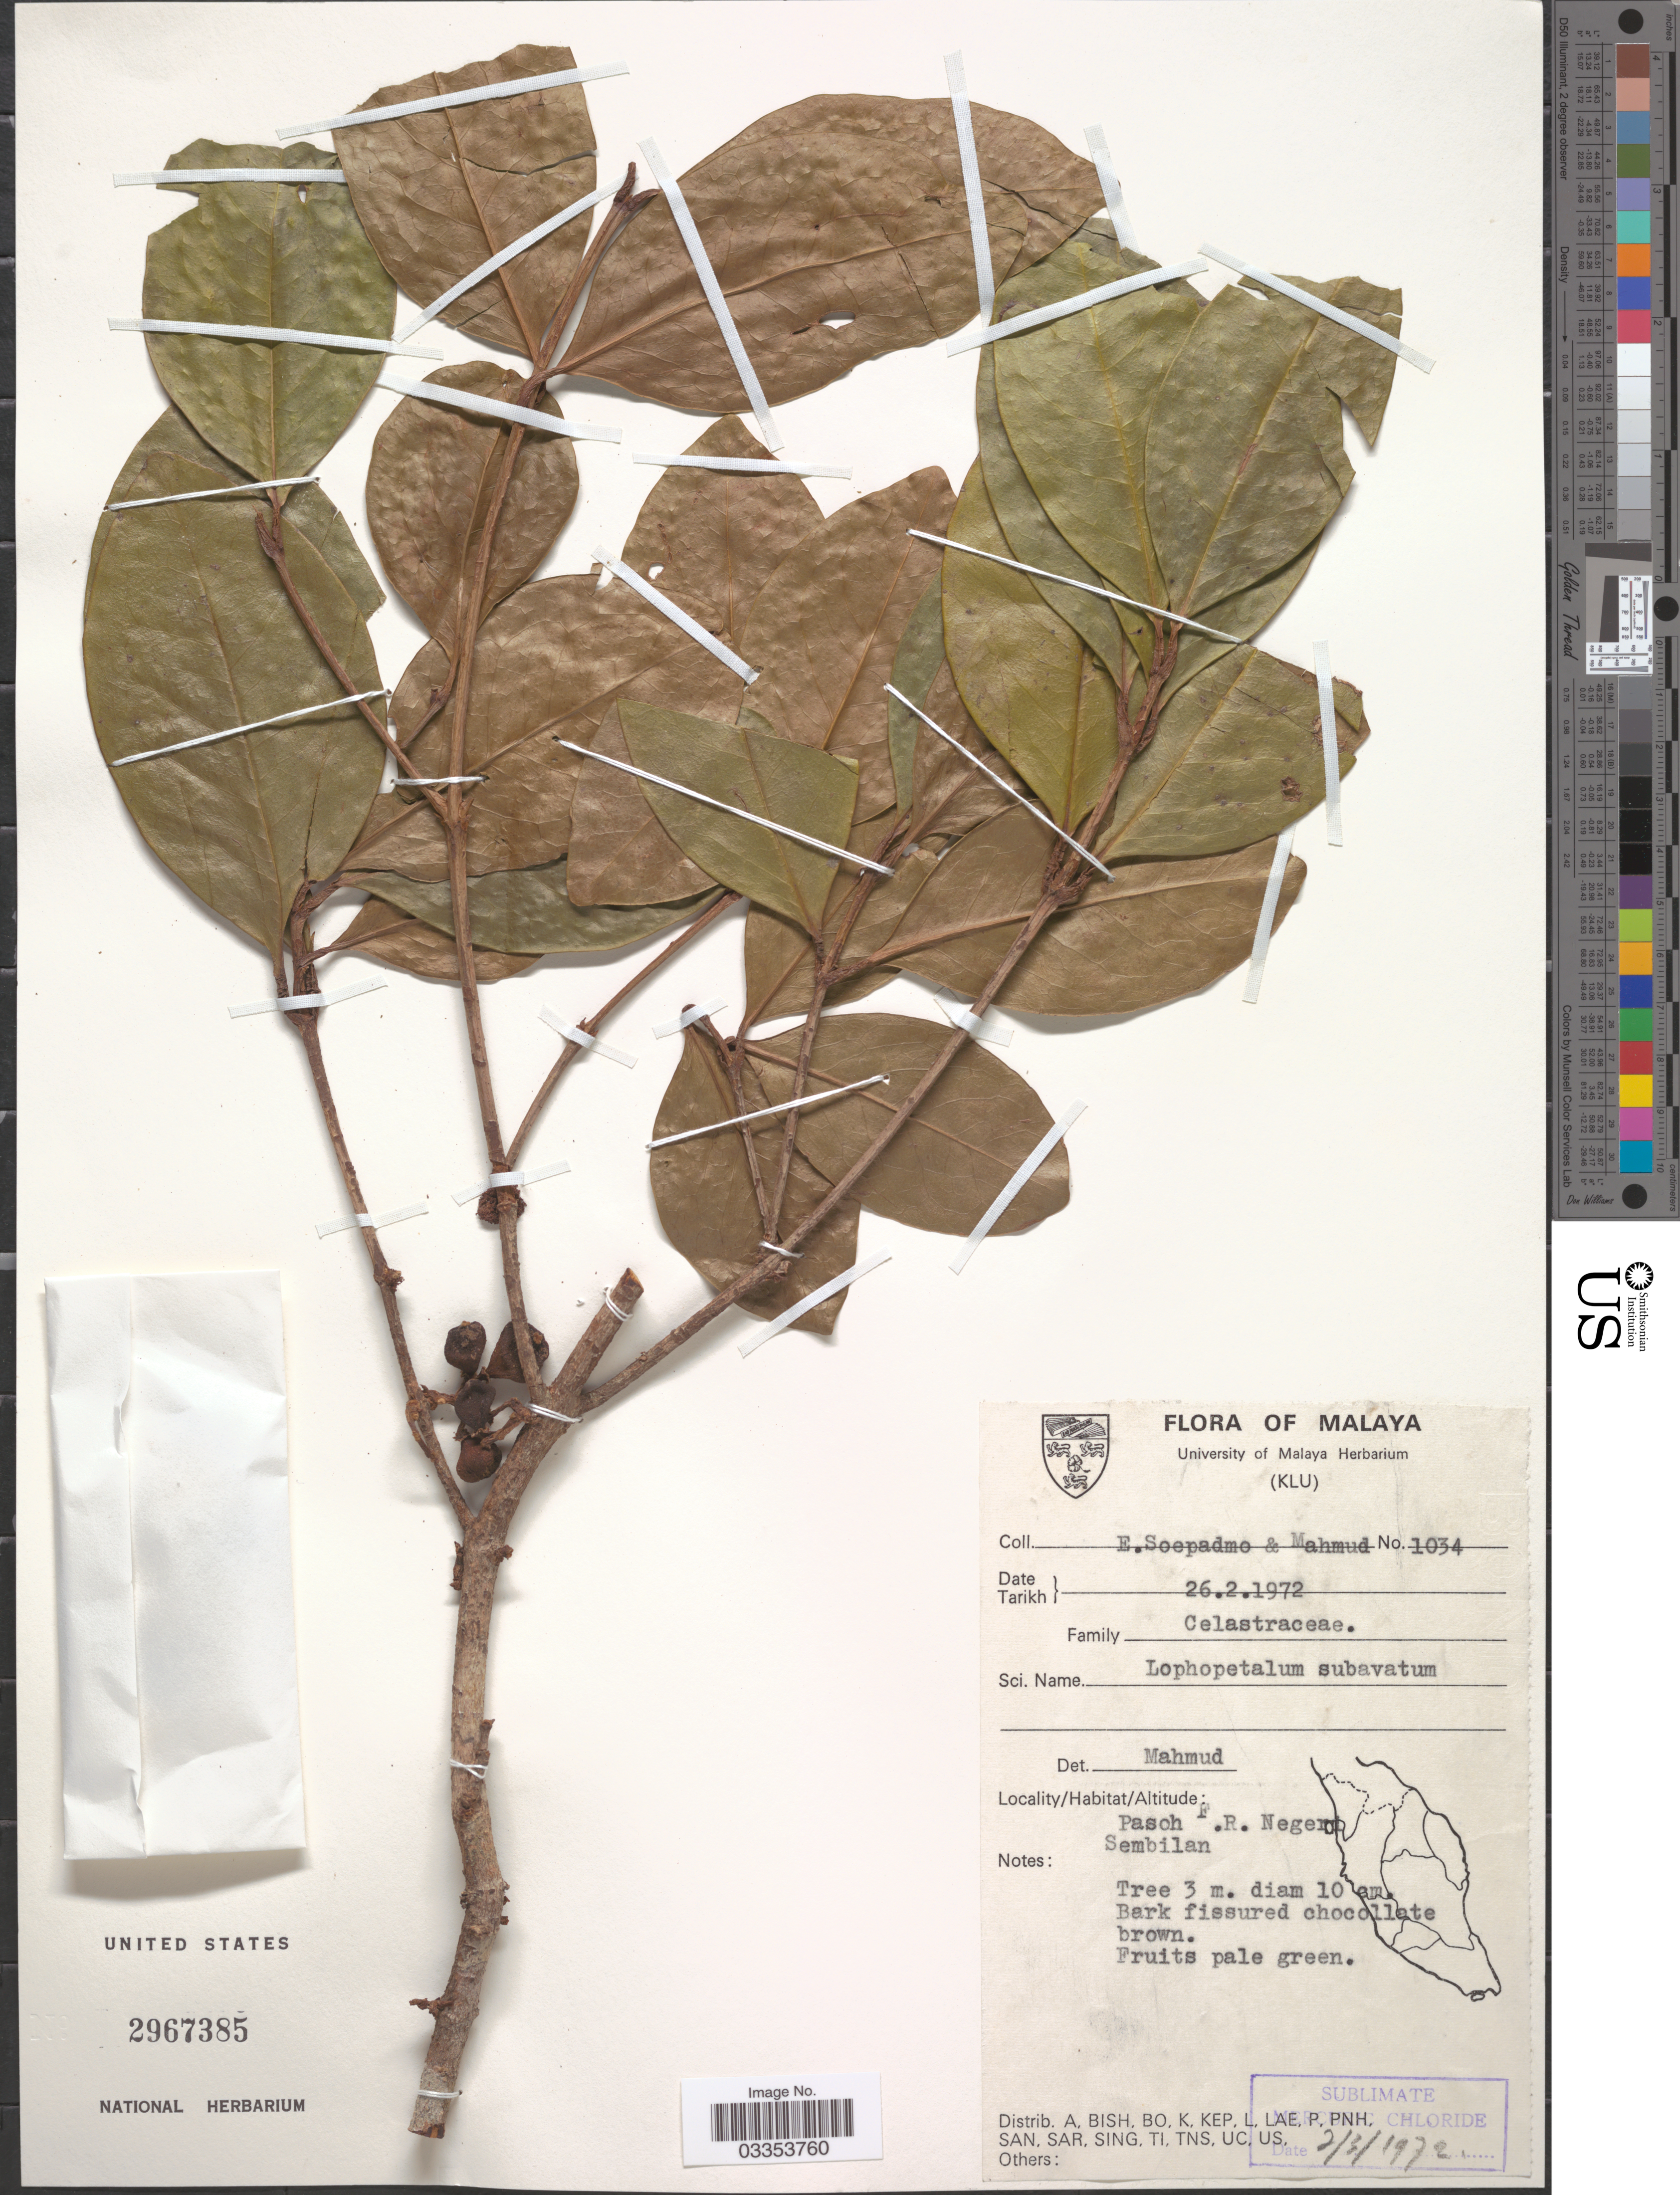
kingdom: Plantae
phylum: Tracheophyta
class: Magnoliopsida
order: Celastrales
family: Celastraceae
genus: Lophopetalum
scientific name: Lophopetalum subovatum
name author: R.M. King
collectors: E. Soepadmo & -. Mahmud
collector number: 1034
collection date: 1972-02-26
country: Malaysia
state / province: Negeri Sembilan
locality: Malaya. Pasoh F.R.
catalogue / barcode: US 2967385